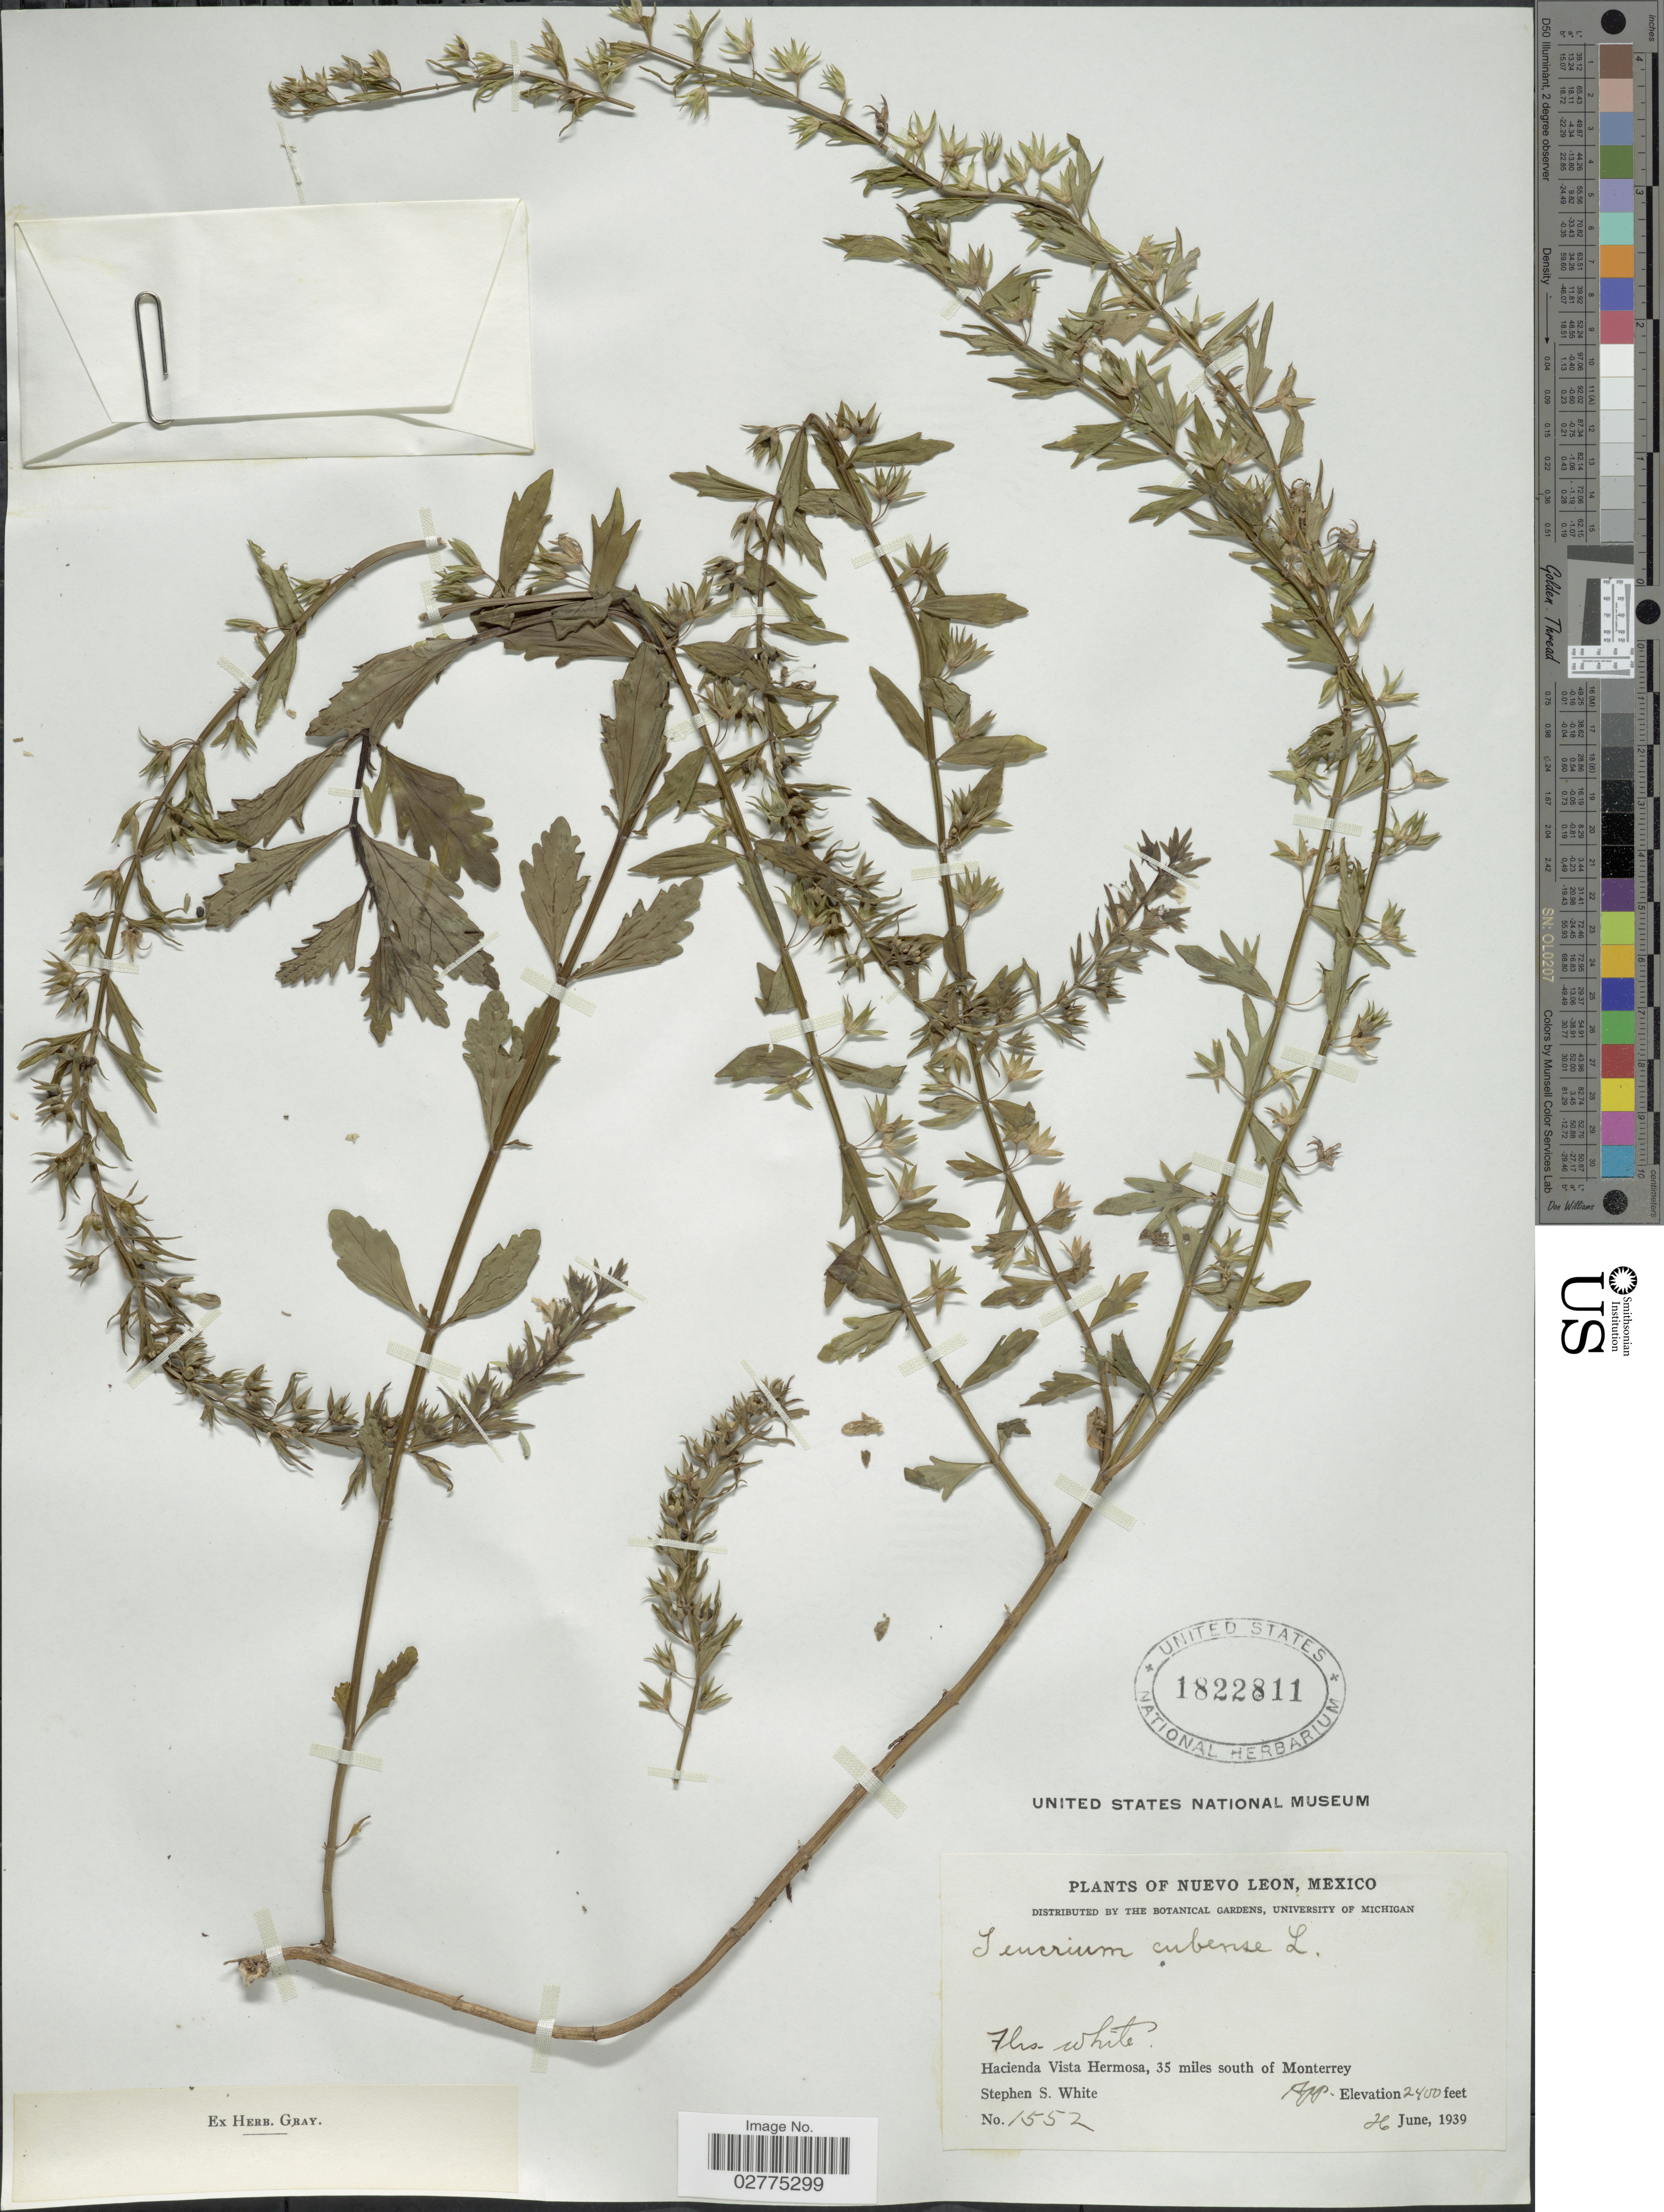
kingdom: Plantae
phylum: Tracheophyta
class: Magnoliopsida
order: Lamiales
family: Lamiaceae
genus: Teucrium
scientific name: Teucrium cubense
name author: Jacq.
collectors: S. S. White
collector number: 1552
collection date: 1939-06-26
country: Mexico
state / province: Nuevo León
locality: Nuevo Leon, Mexico, Hacienda Vista Hermosa, 35 miles south of Monterrey.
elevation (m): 732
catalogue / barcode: US 1822811